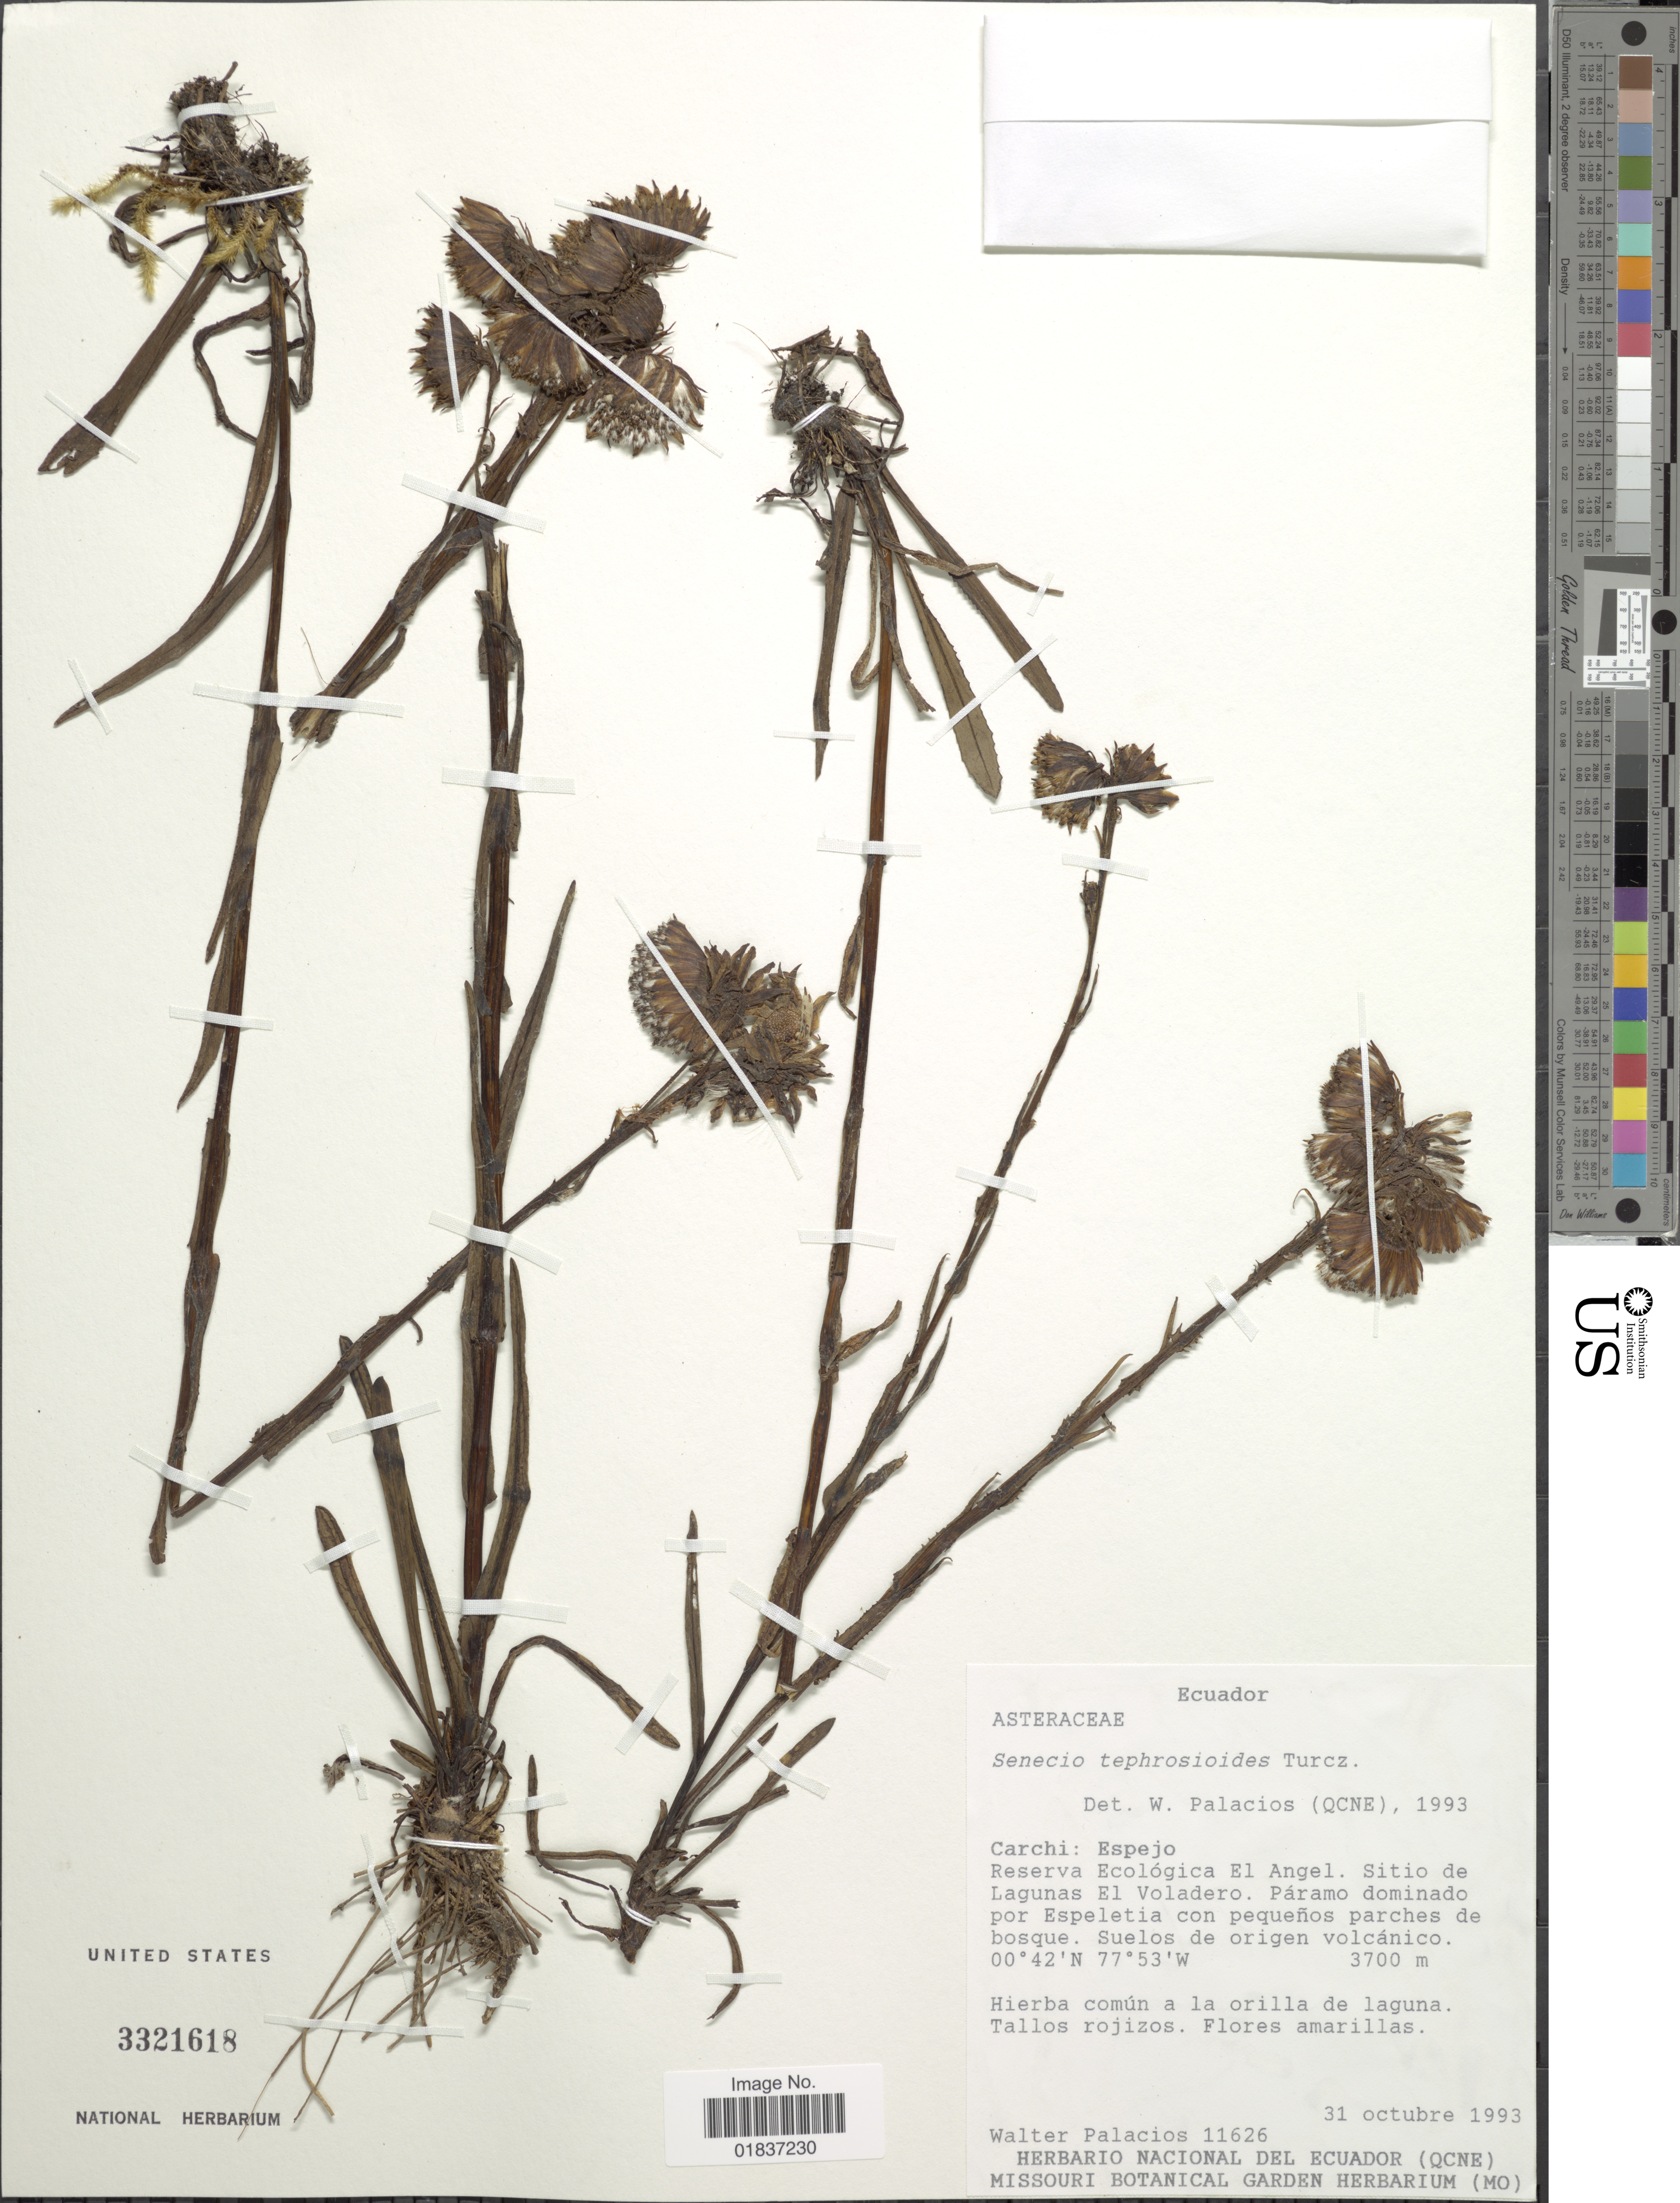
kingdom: Plantae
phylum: Tracheophyta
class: Magnoliopsida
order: Asterales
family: Asteraceae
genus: Senecio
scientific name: Senecio tephrosioides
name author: Turcz.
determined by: Salomon, Luciana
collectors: W. Palacios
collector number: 11626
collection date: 1993-10-31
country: Ecuador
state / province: Carchi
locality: Carchi: Espejo. Reserva Ecologica El Angfel. Sitio de Lagunas El Voladero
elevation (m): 3700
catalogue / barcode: US 3321618